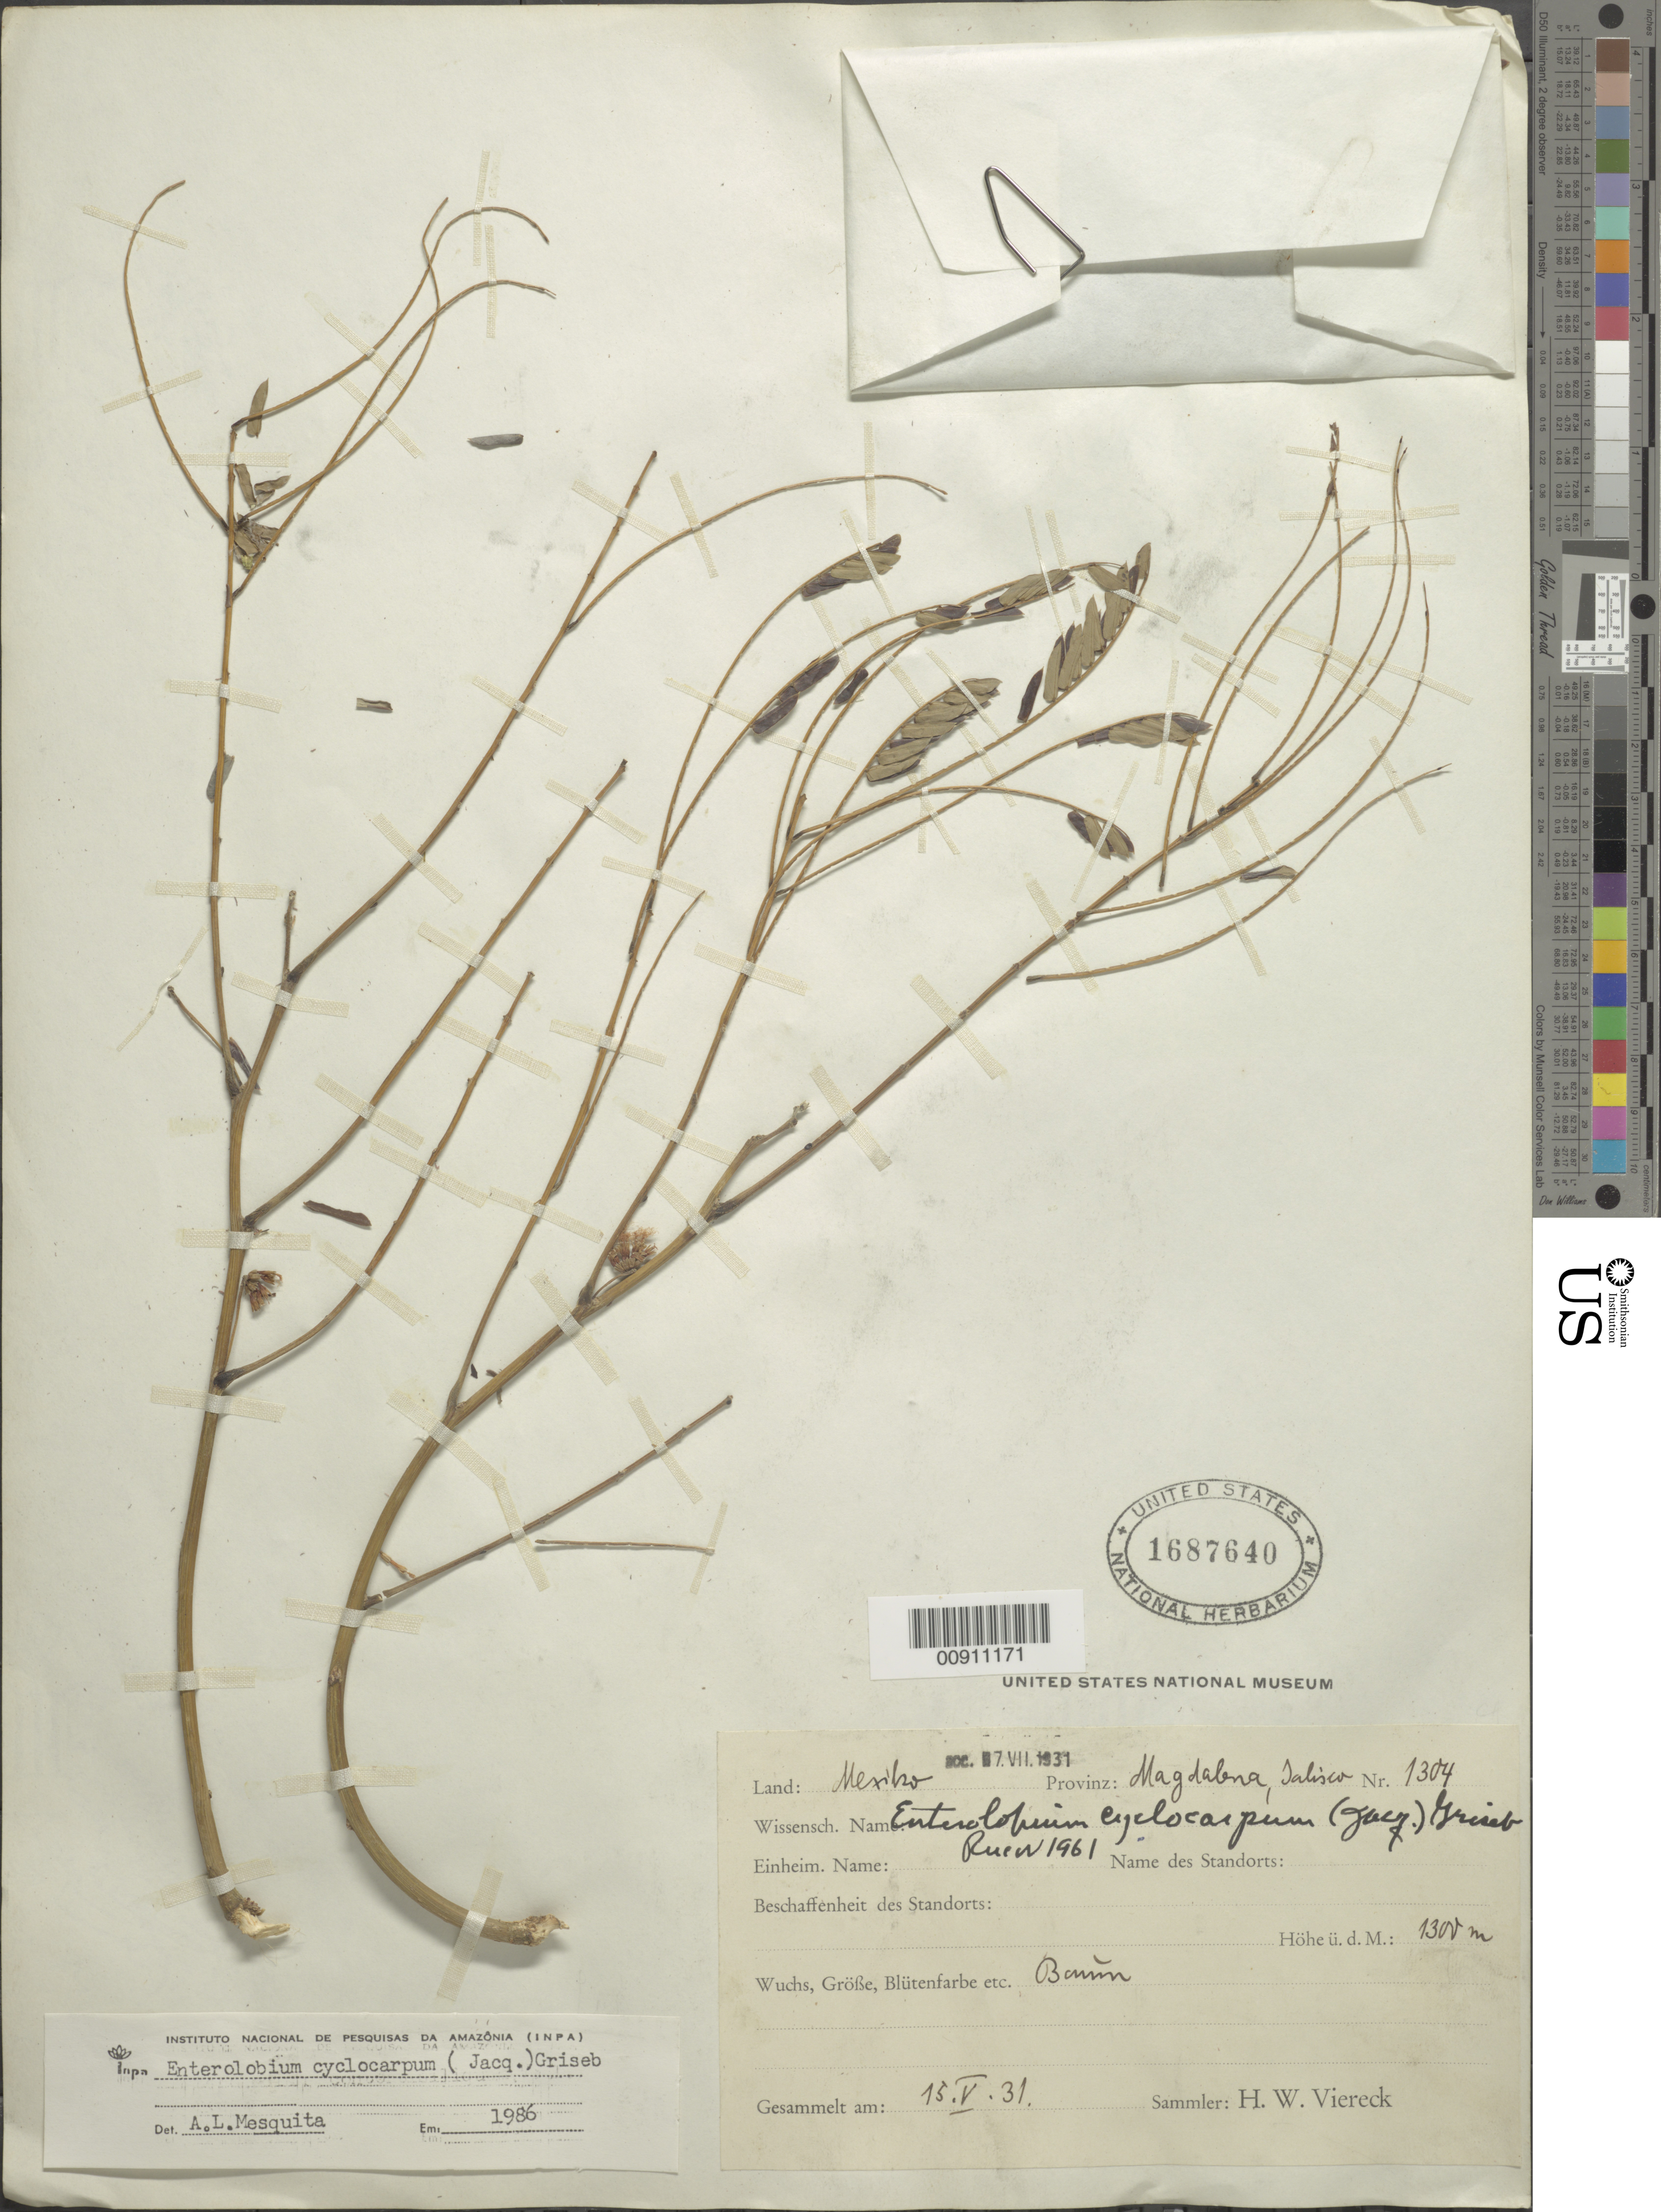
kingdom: Plantae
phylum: Tracheophyta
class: Magnoliopsida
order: Fabales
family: Fabaceae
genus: Enterolobium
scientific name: Enterolobium cyclocarpum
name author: (Jacq.) Griseb.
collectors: H. W. Viereck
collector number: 1304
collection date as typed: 15 May 1931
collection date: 1931-05-15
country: Mexico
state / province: Jalisco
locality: Magdalena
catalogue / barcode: US 1687640